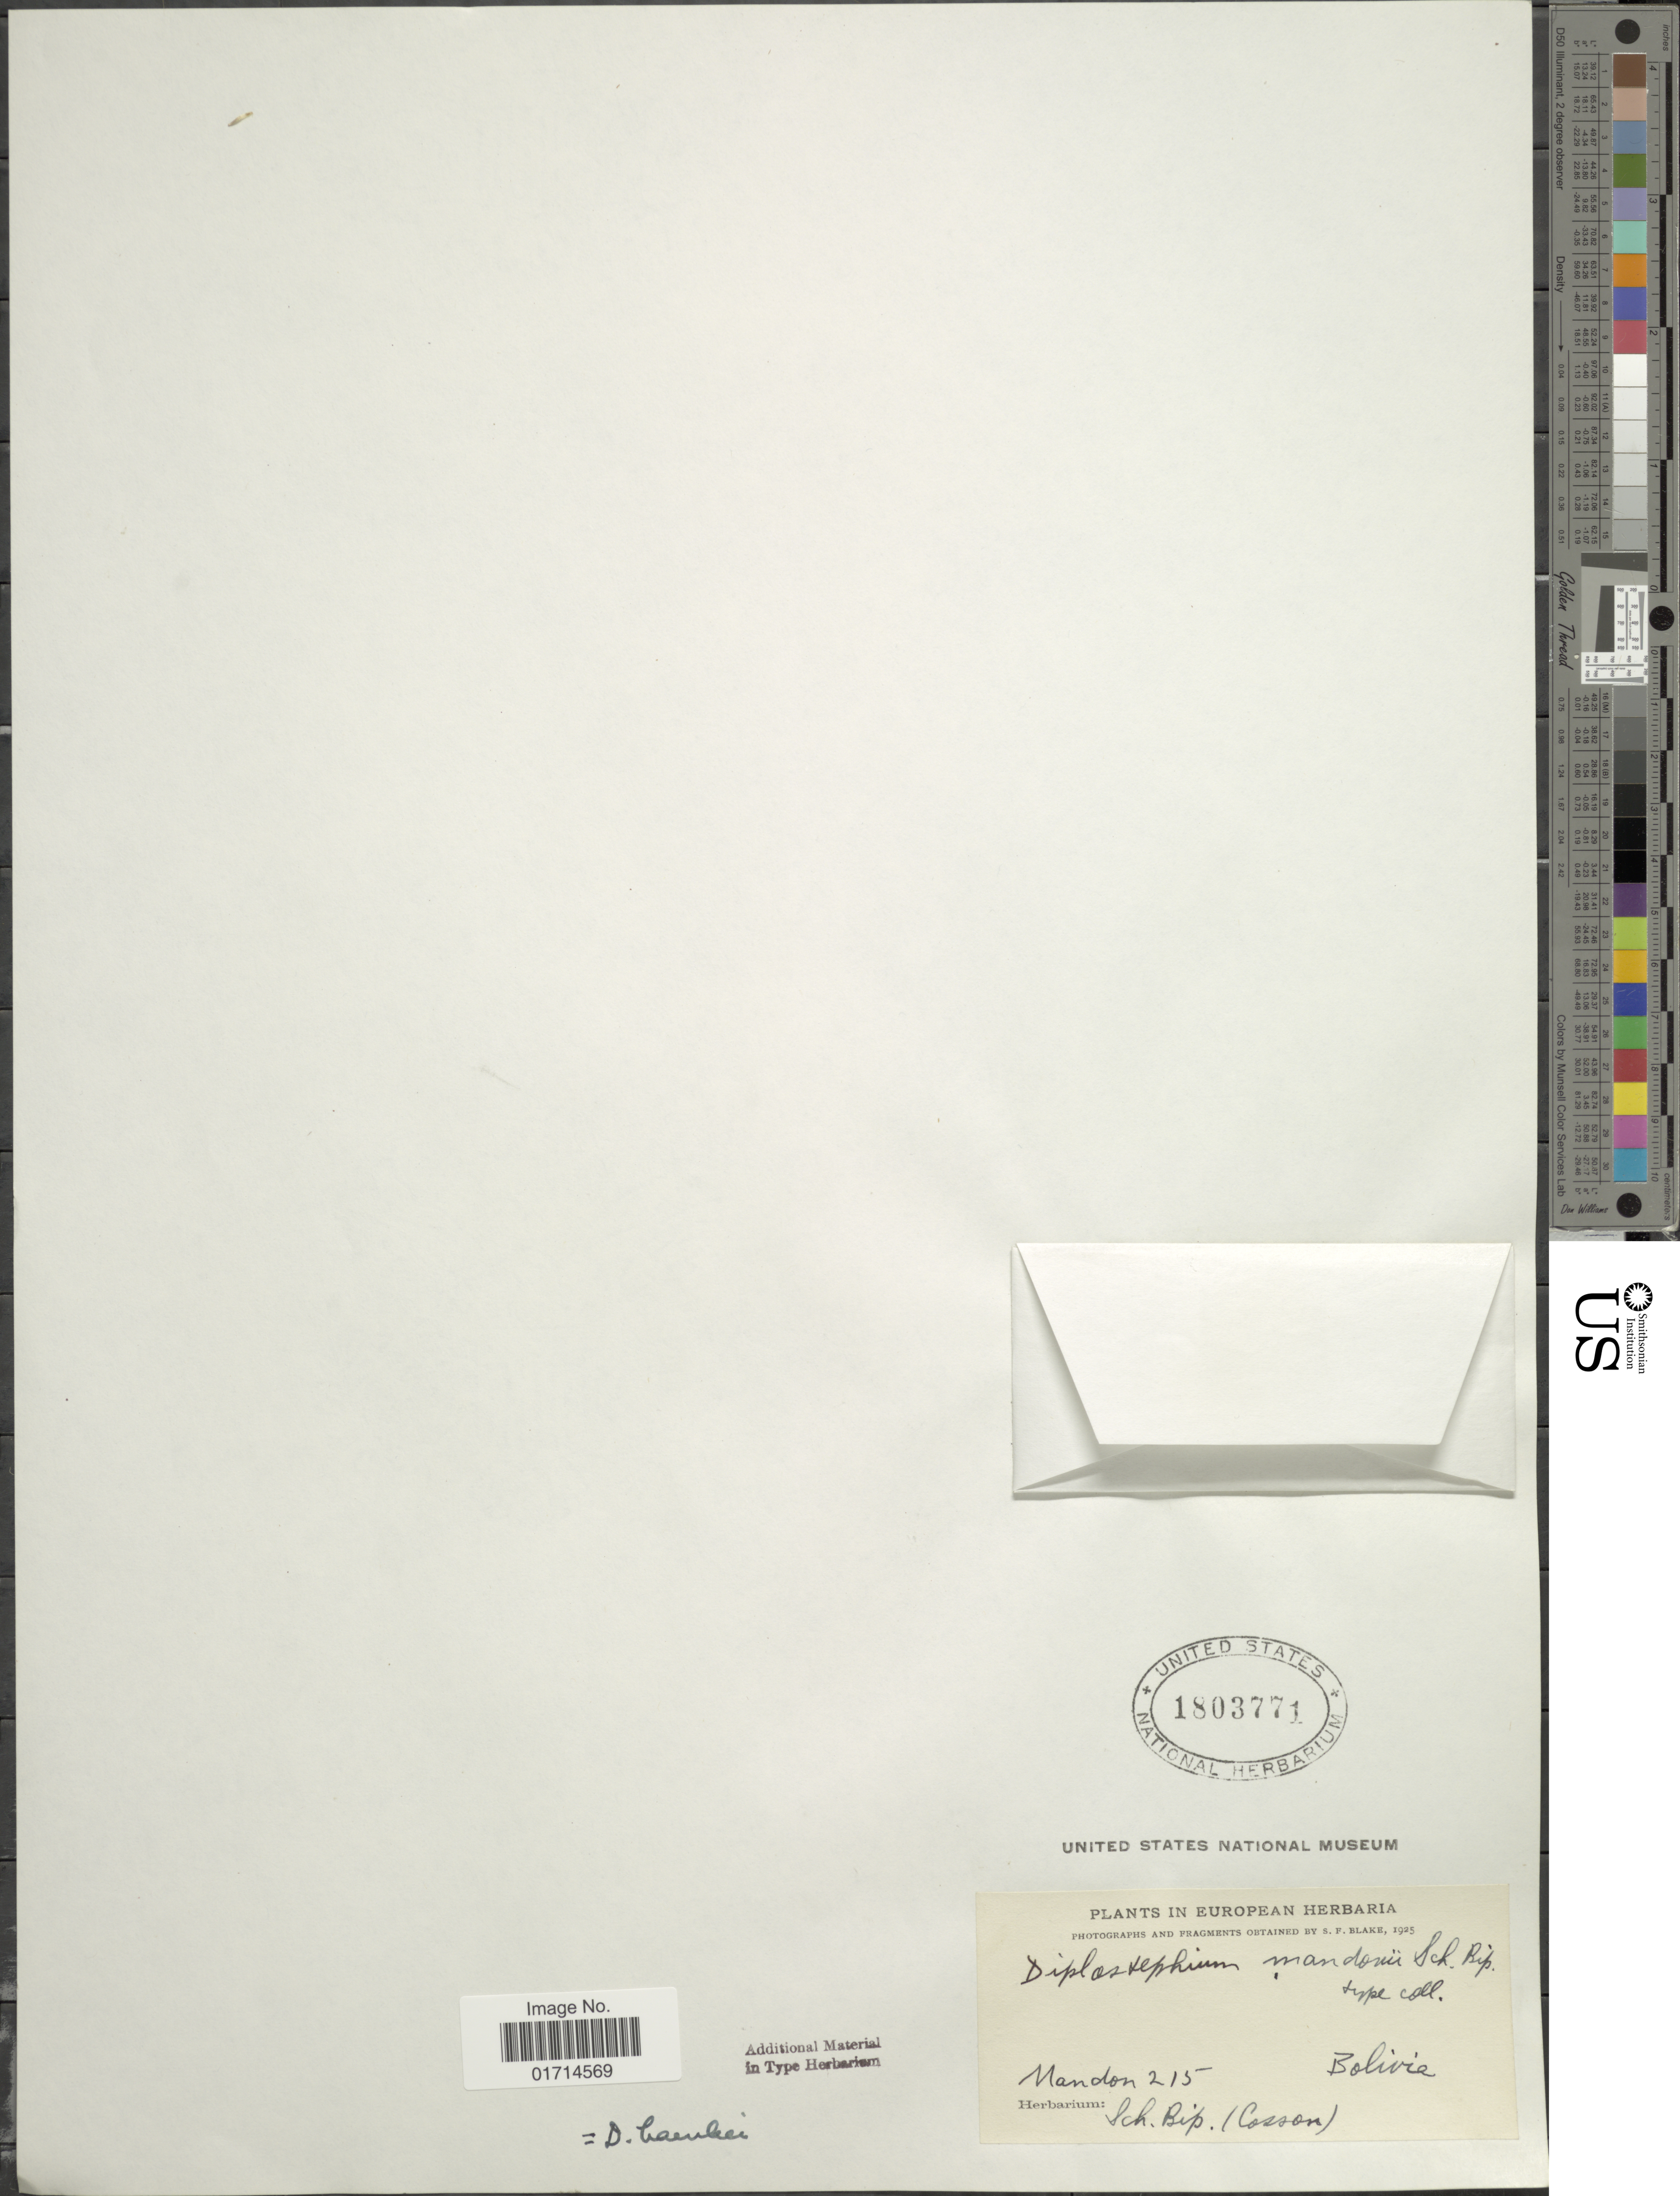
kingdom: Plantae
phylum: Tracheophyta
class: Magnoliopsida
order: Asterales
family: Asteraceae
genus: Diplostephium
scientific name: Diplostephium haenkei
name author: (DC.) Wedd.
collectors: Mandon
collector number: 215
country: Bolivia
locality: Bolivia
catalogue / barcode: US 1803771